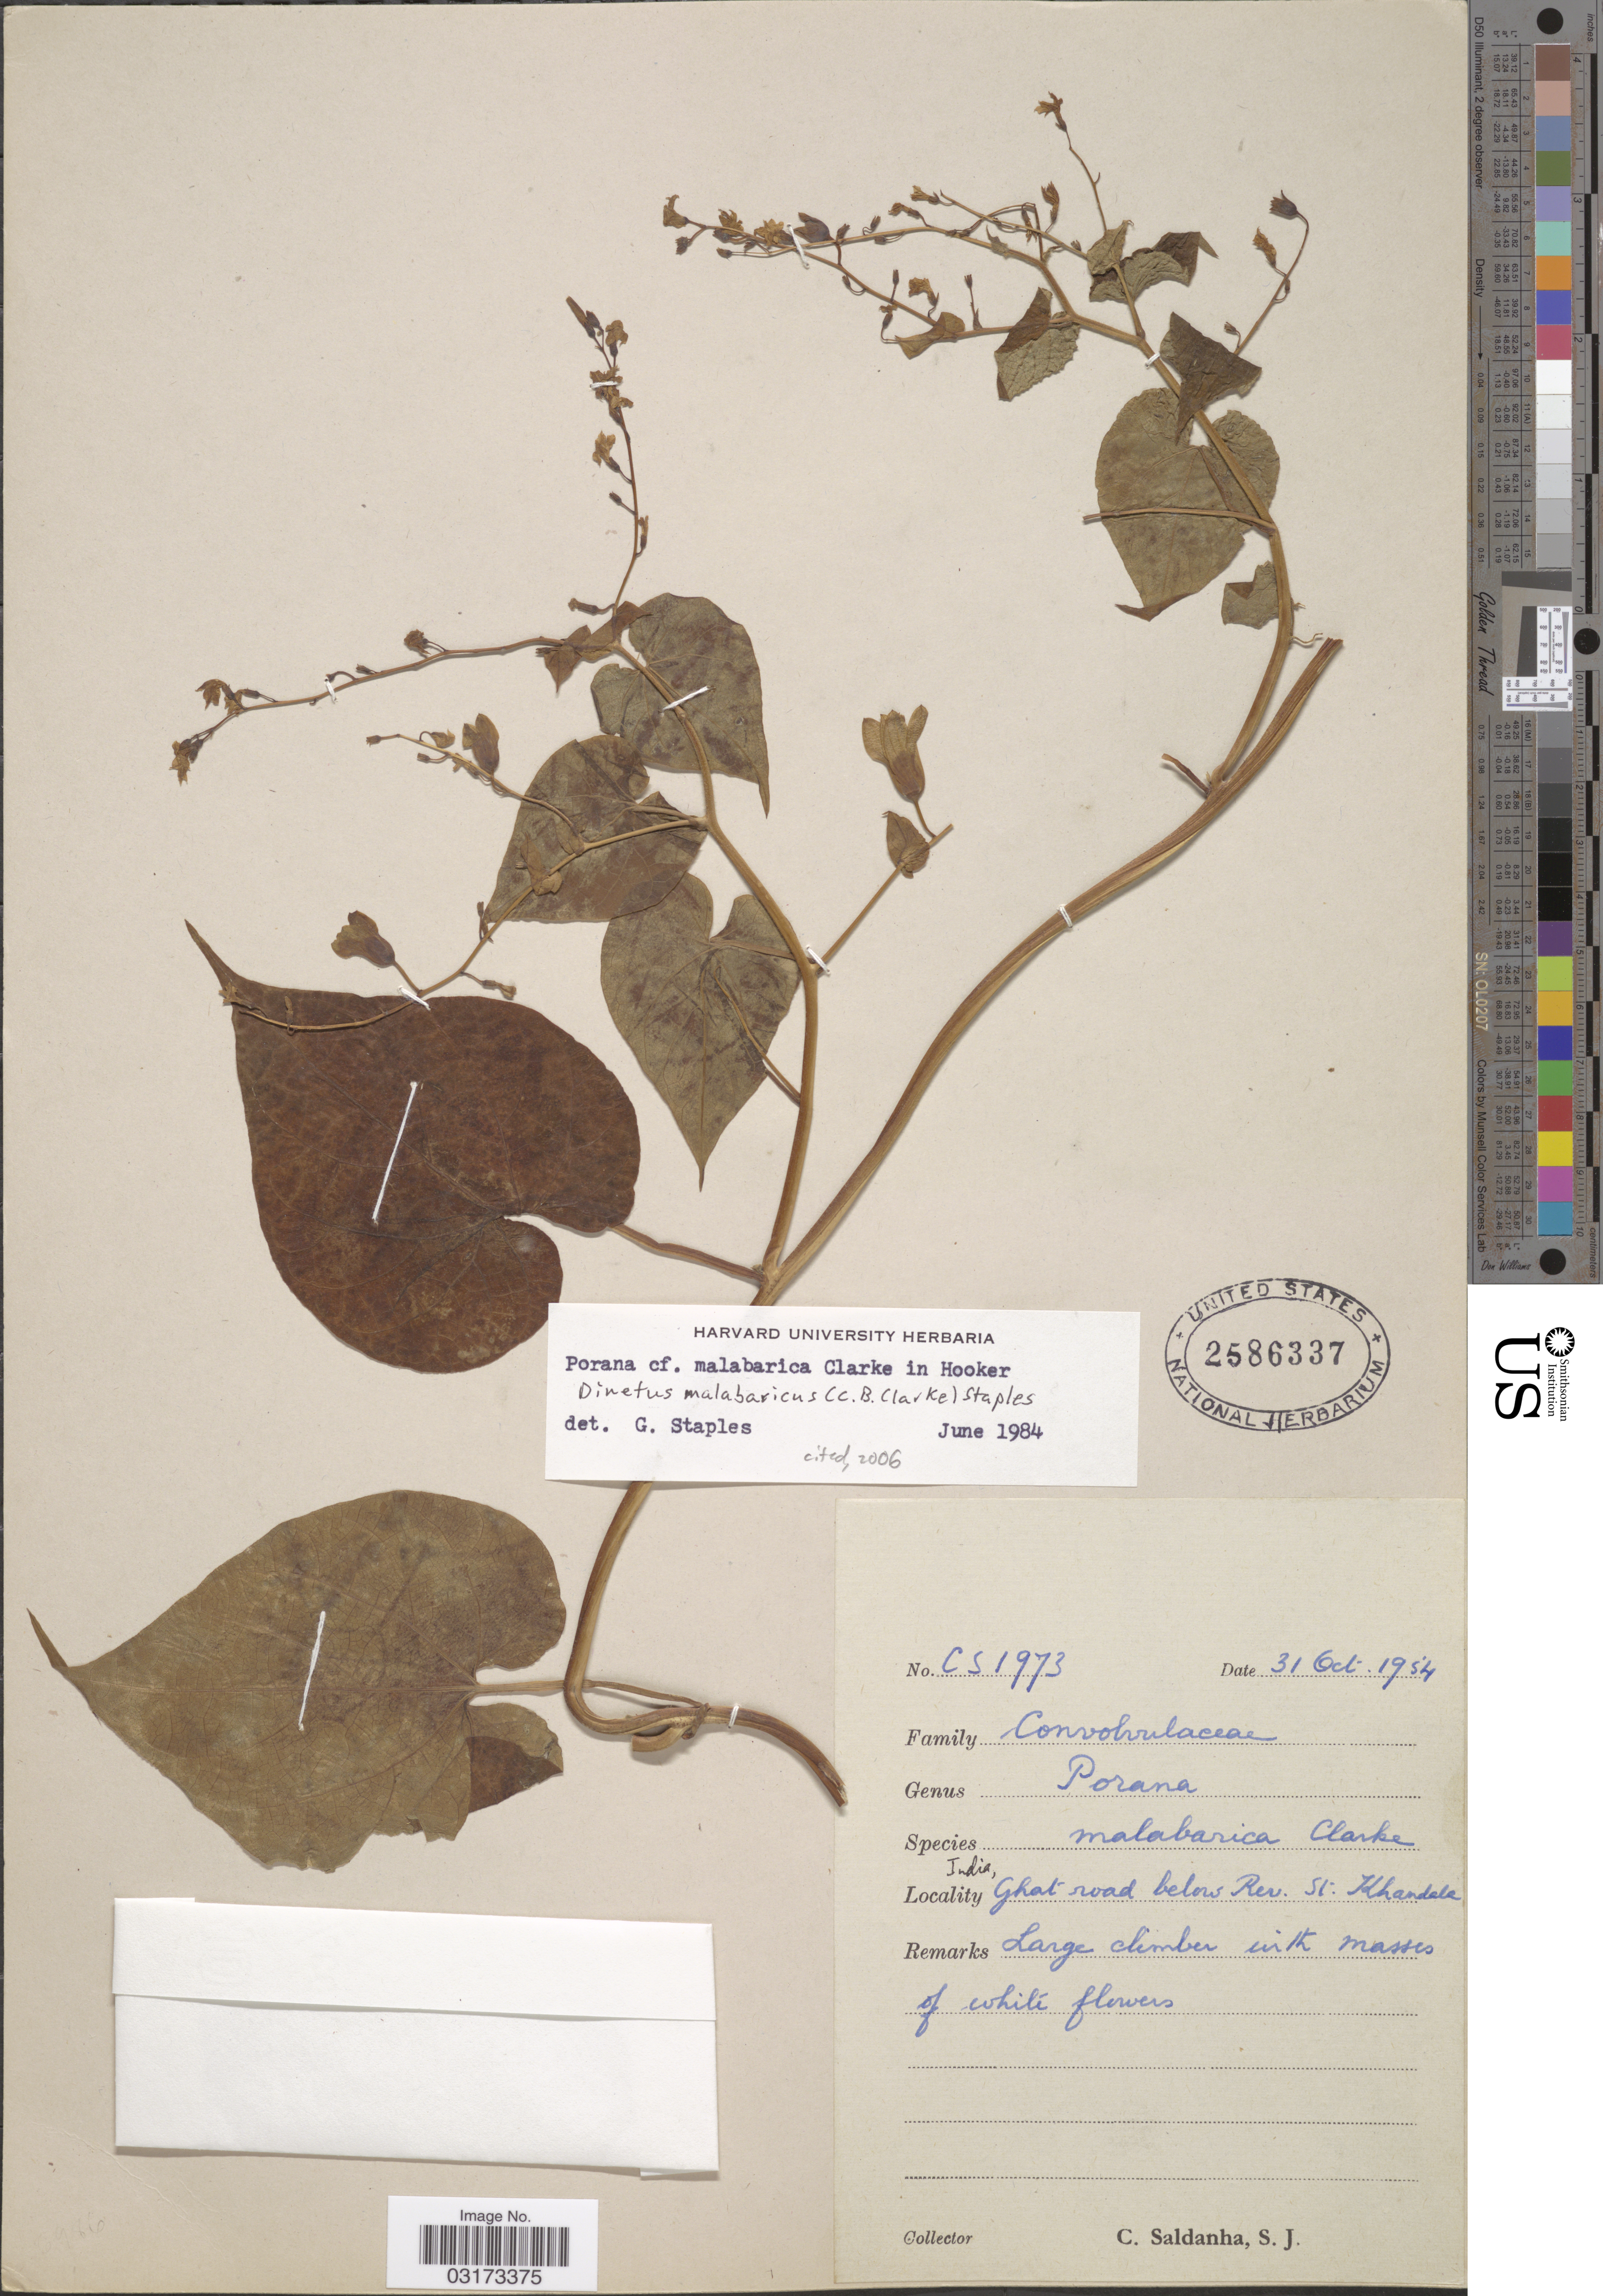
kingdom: Plantae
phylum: Tracheophyta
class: Magnoliopsida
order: Solanales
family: Convolvulaceae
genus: Dinetus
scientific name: Dinetus malabaricus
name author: Staples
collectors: C. Saldanha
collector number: CS1973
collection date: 1954-10-31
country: India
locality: Ghat road below Rev. St. Khandela.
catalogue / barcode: US 2586337